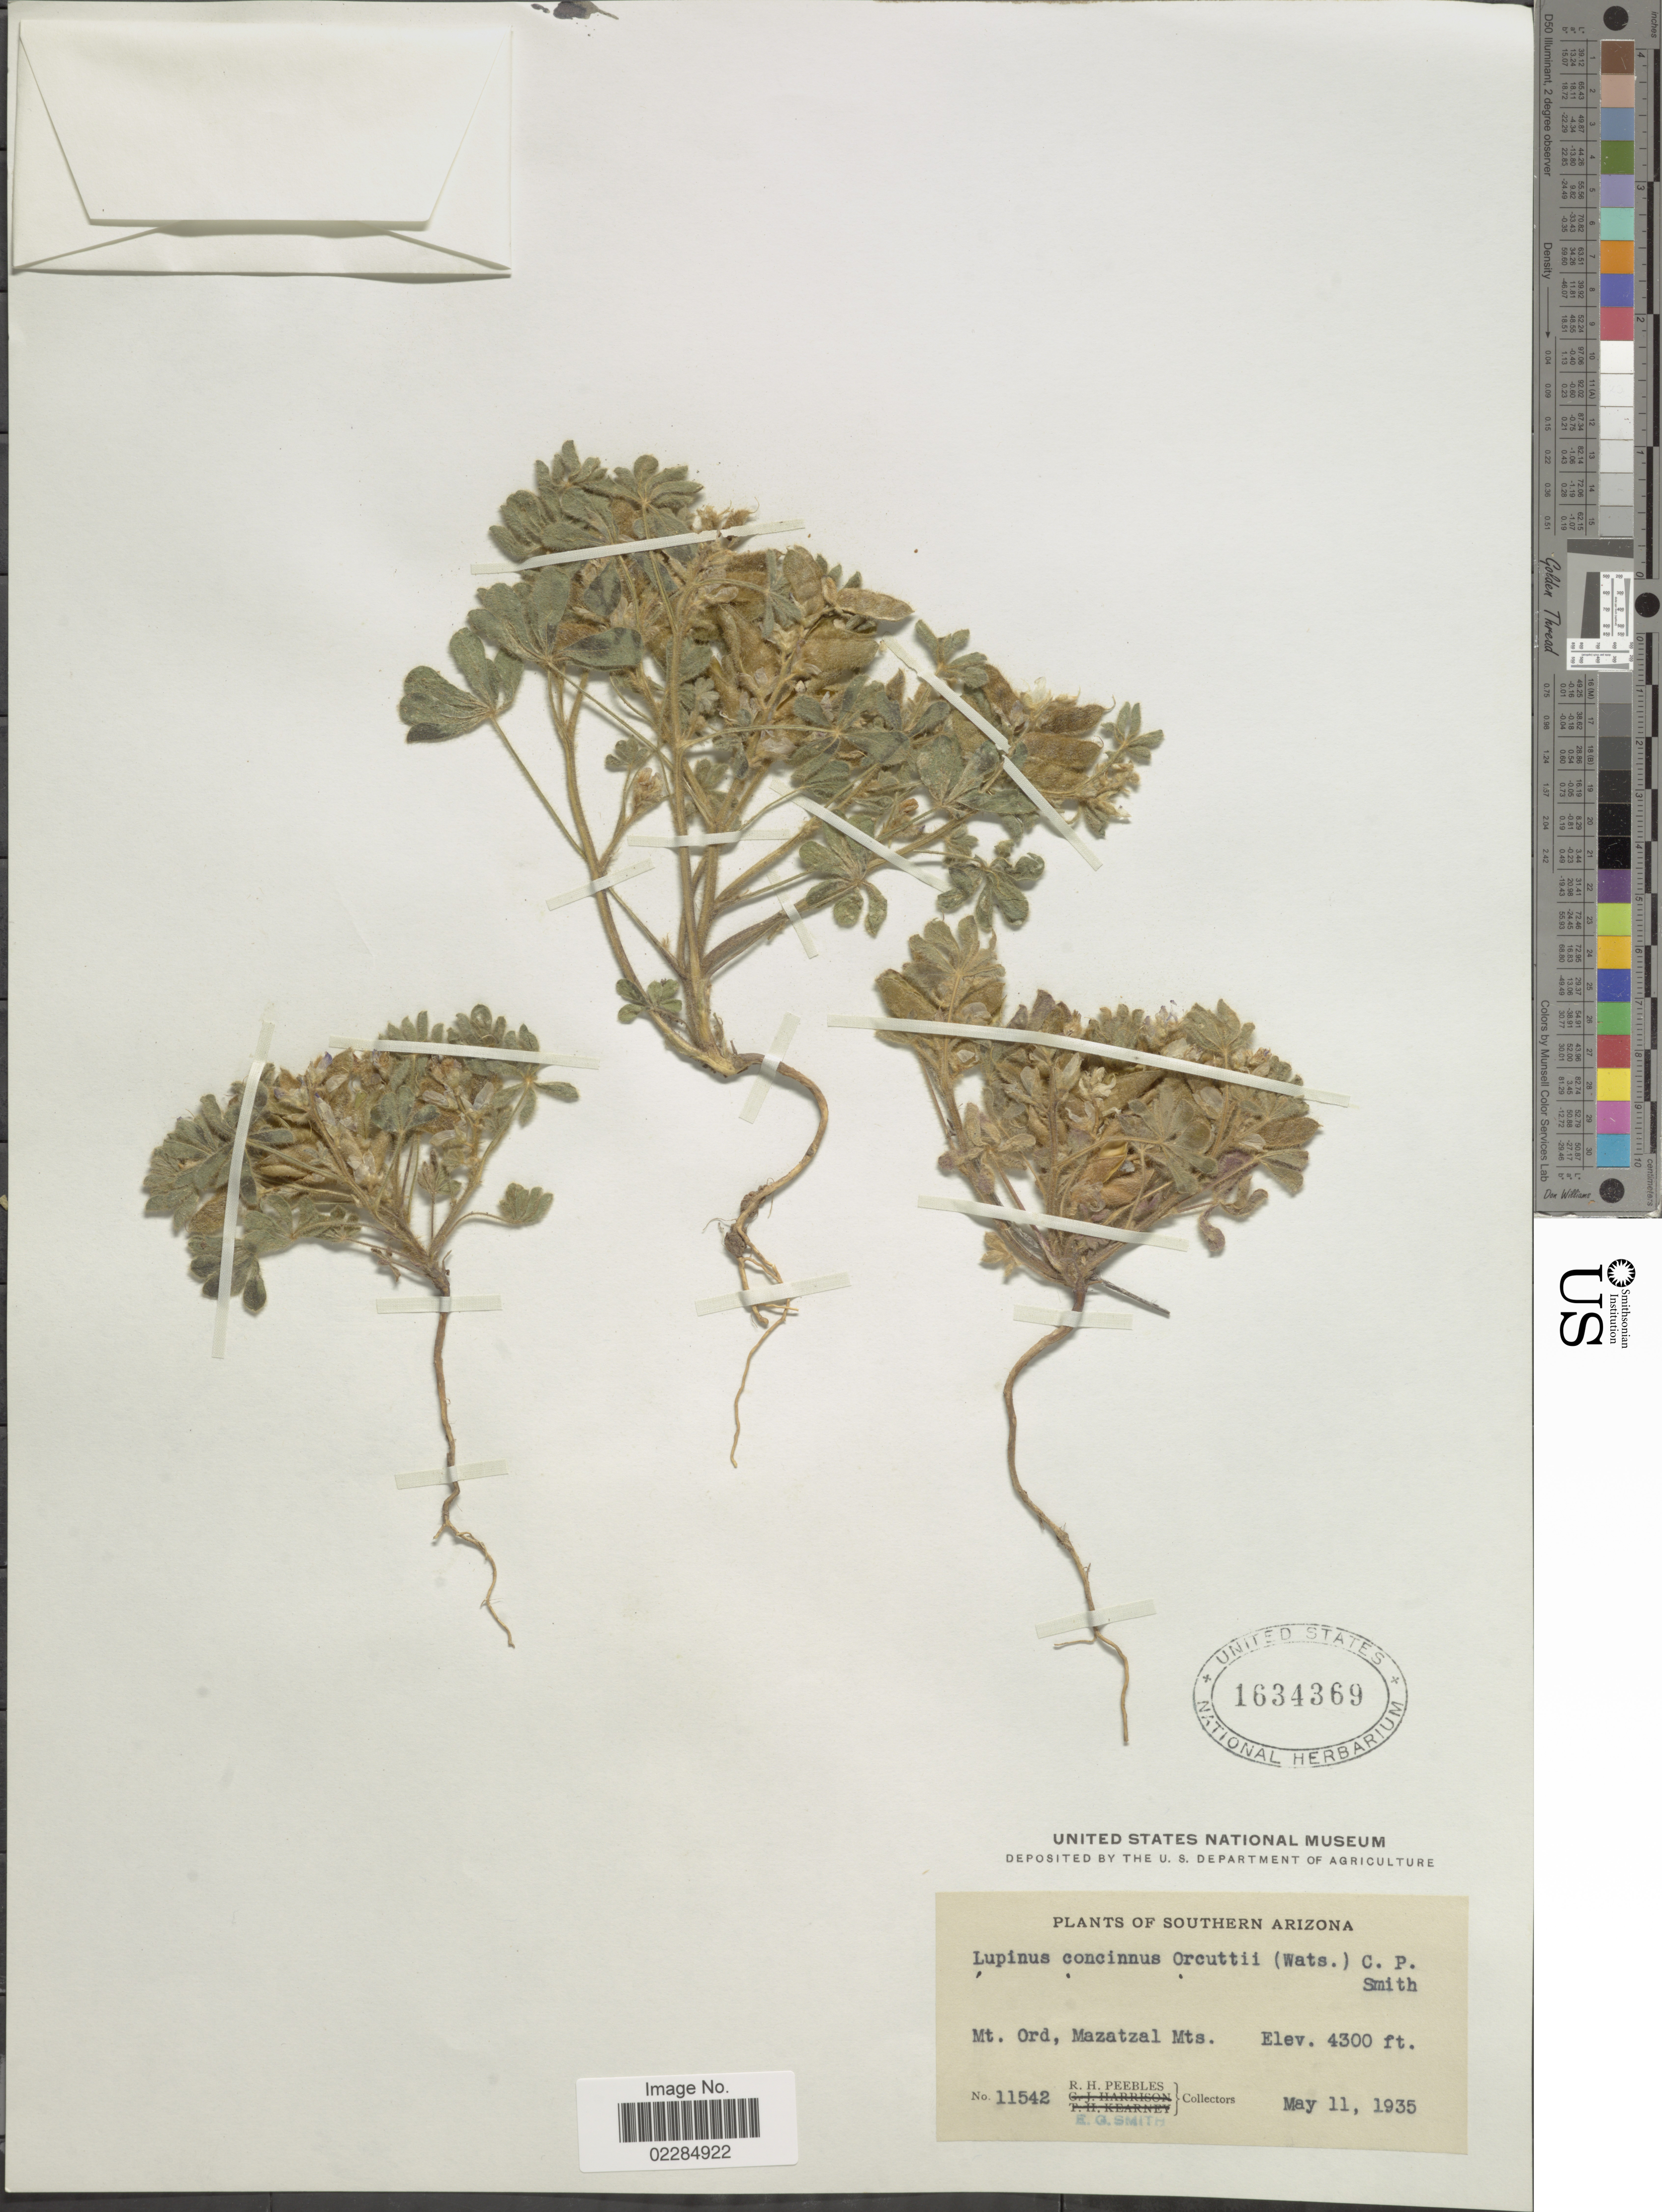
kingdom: Plantae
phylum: Tracheophyta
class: Magnoliopsida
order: Fabales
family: Fabaceae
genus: Lupinus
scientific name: Lupinus concinnus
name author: J. Agardh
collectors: R. H. Peebles & E. G. Smith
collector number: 11542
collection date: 1935-05-11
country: United States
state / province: Arizona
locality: Southern Arizona. Mt. Ord, Mazatzal Mts.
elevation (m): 1311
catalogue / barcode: US 1634369